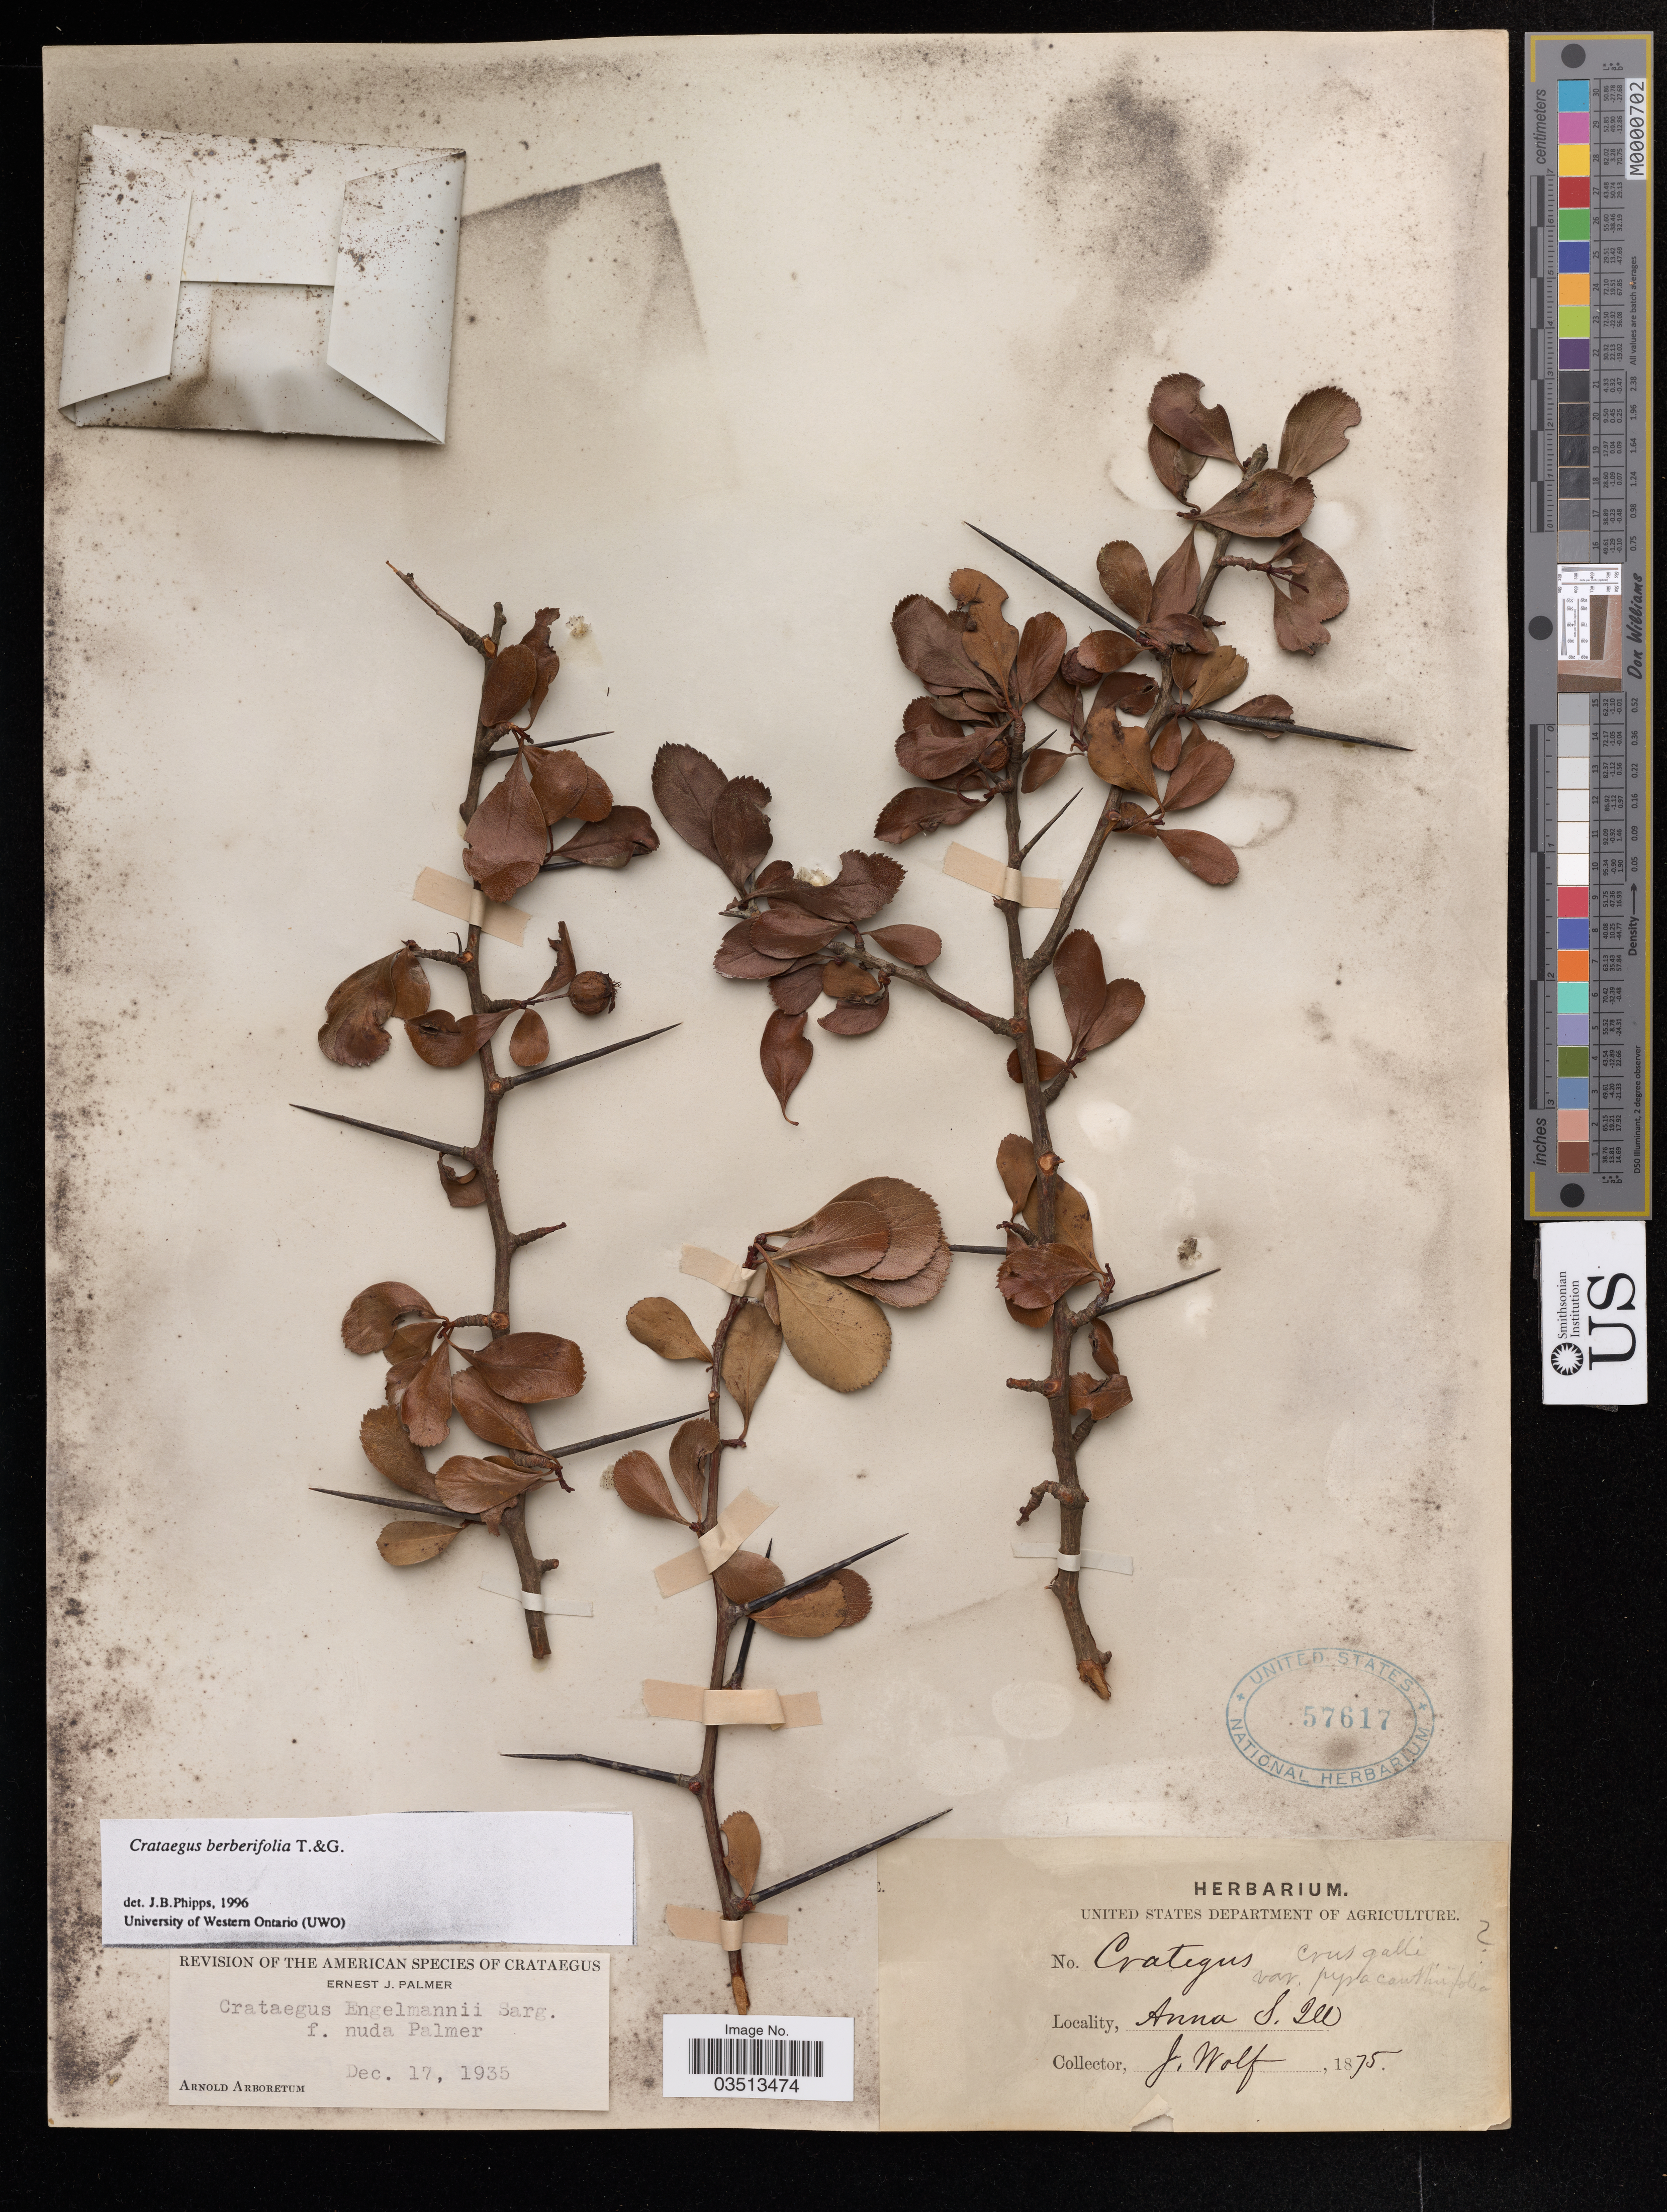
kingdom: Plantae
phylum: Tracheophyta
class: Magnoliopsida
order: Rosales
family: Rosaceae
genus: Crataegus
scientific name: Crataegus berberifolia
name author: Torr. & A. Gray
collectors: J. Wolf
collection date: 1875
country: United States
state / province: Illinois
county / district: Union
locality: Anna S. Ill.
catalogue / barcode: US 57617